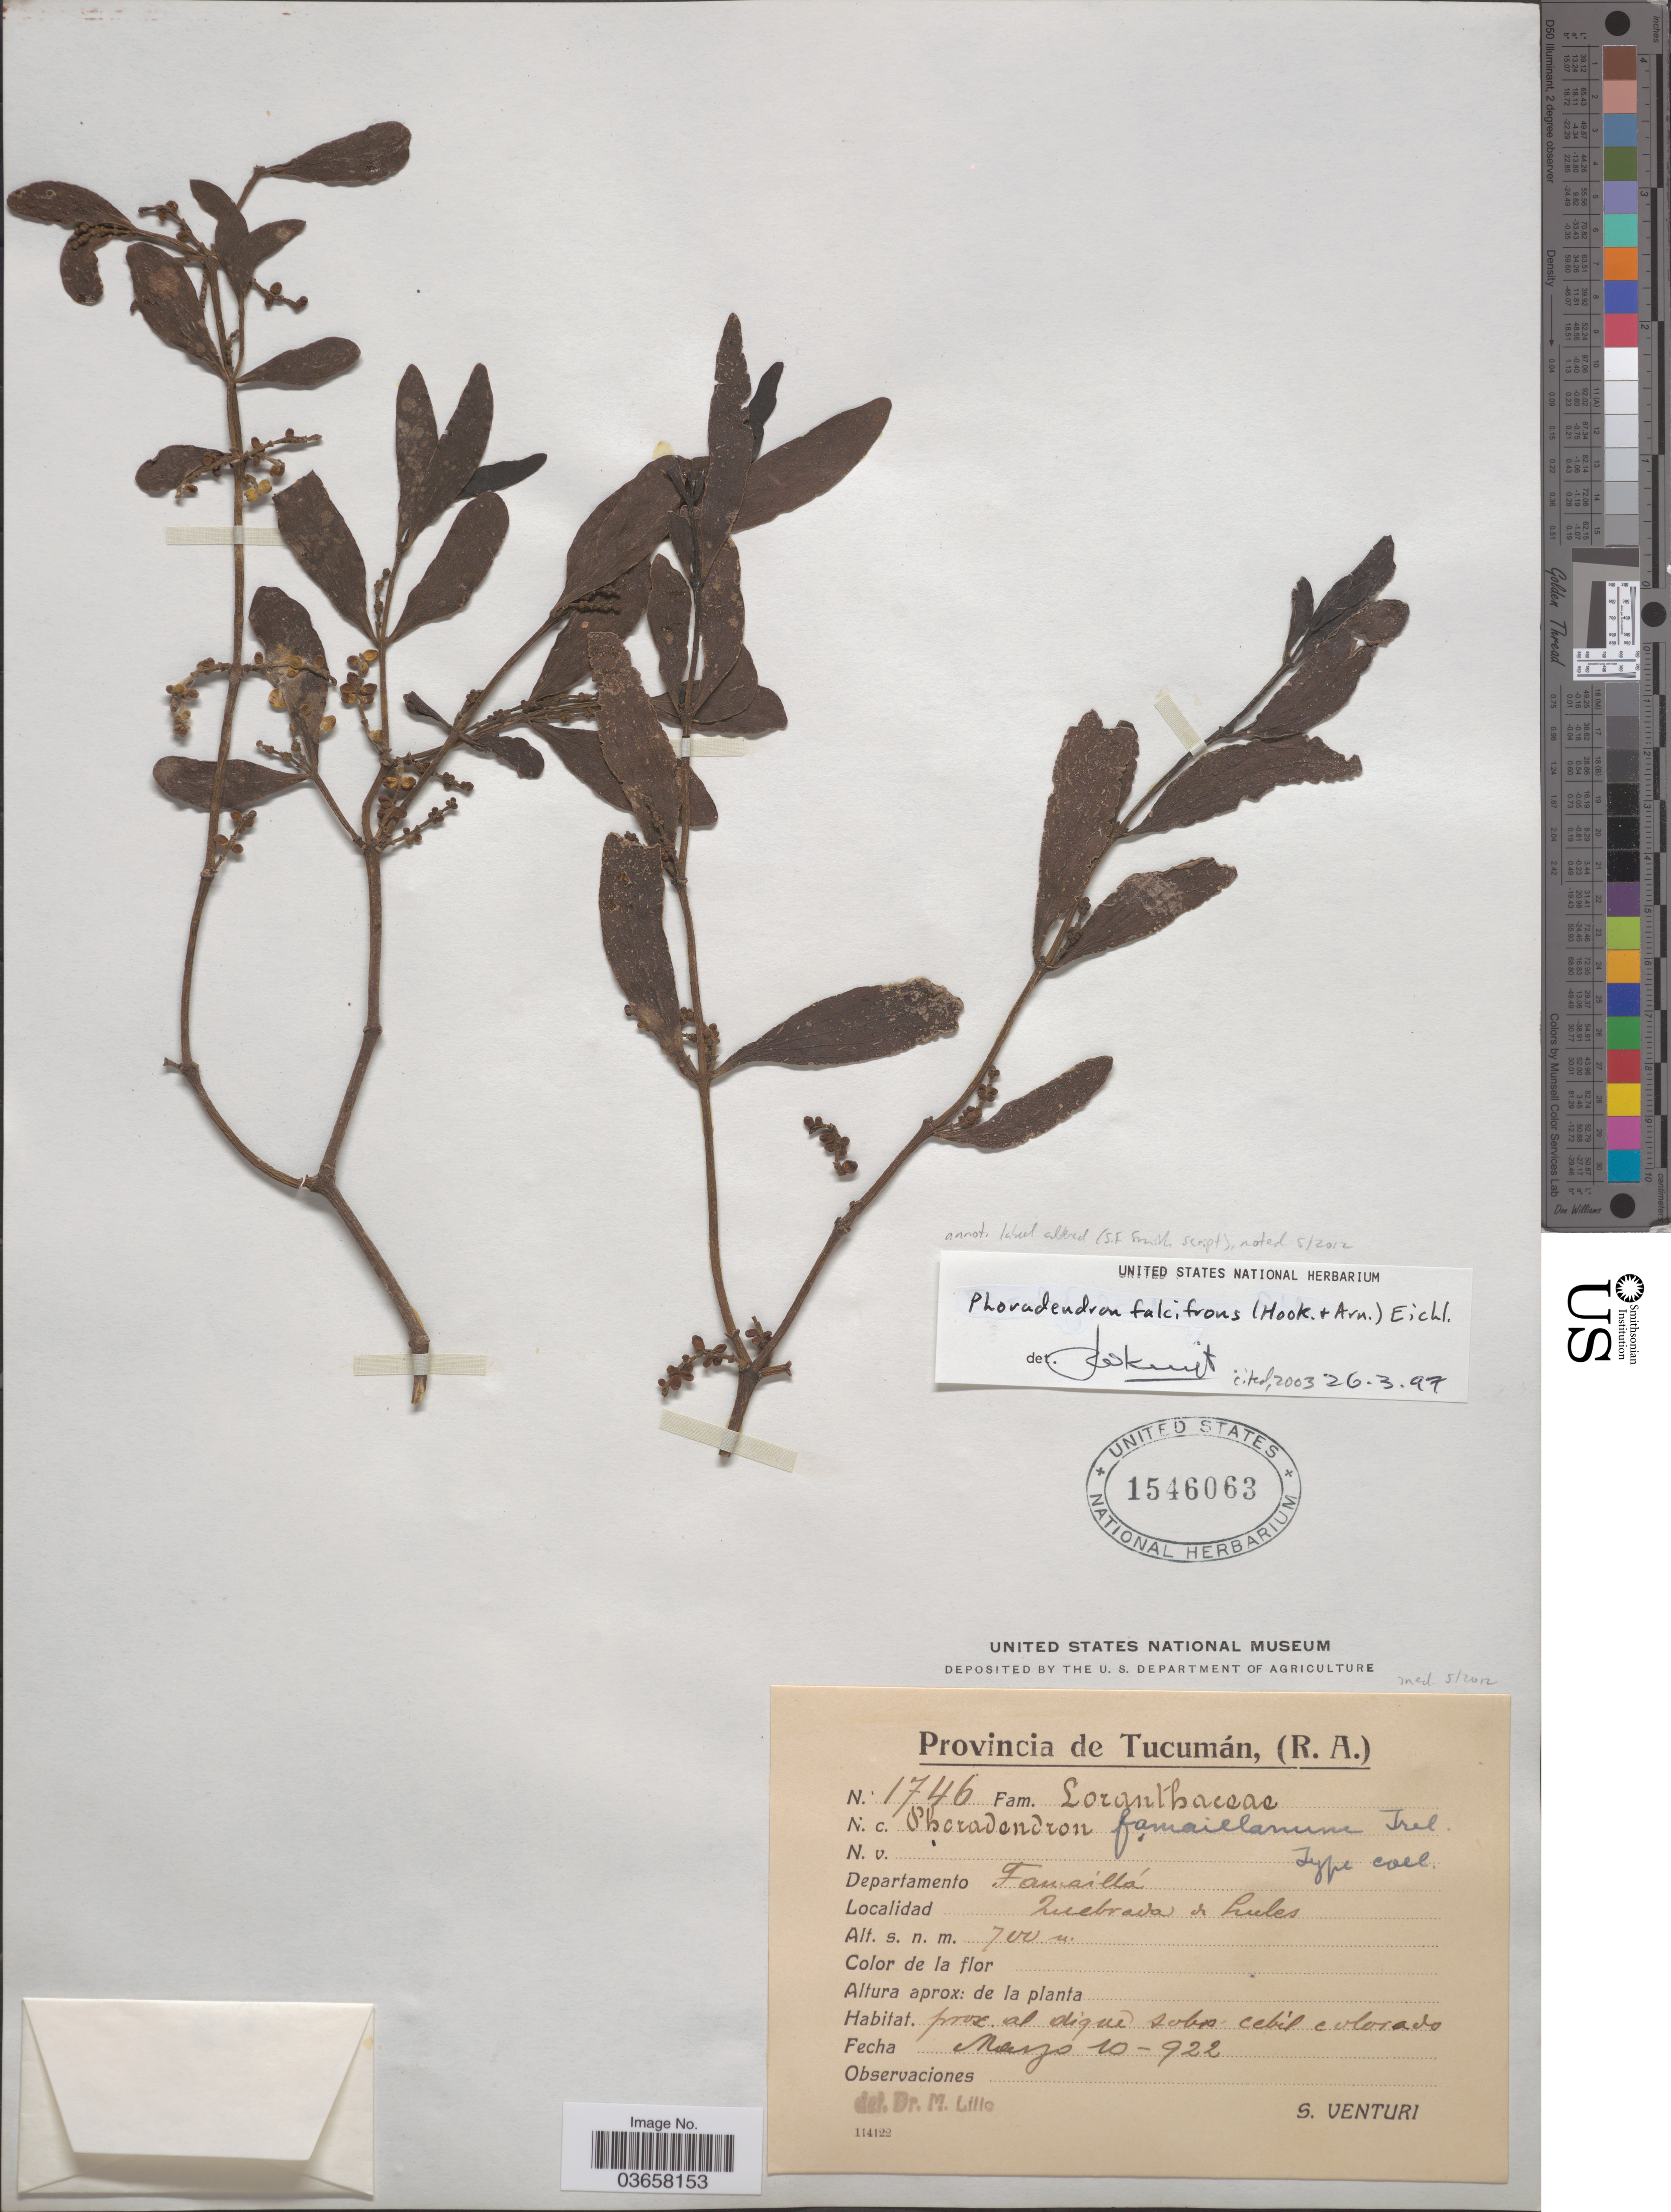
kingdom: Plantae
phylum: Tracheophyta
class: Magnoliopsida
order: Santalales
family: Viscaceae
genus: Phoradendron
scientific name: Phoradendron falcifrons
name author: (Hook. & Arn.) Eichler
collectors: S. Venturi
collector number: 1746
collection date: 1922-03-10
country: Argentina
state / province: Tucuman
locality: Departamento Famaillá. Quebrada de Lules.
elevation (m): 700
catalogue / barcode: US 1546063